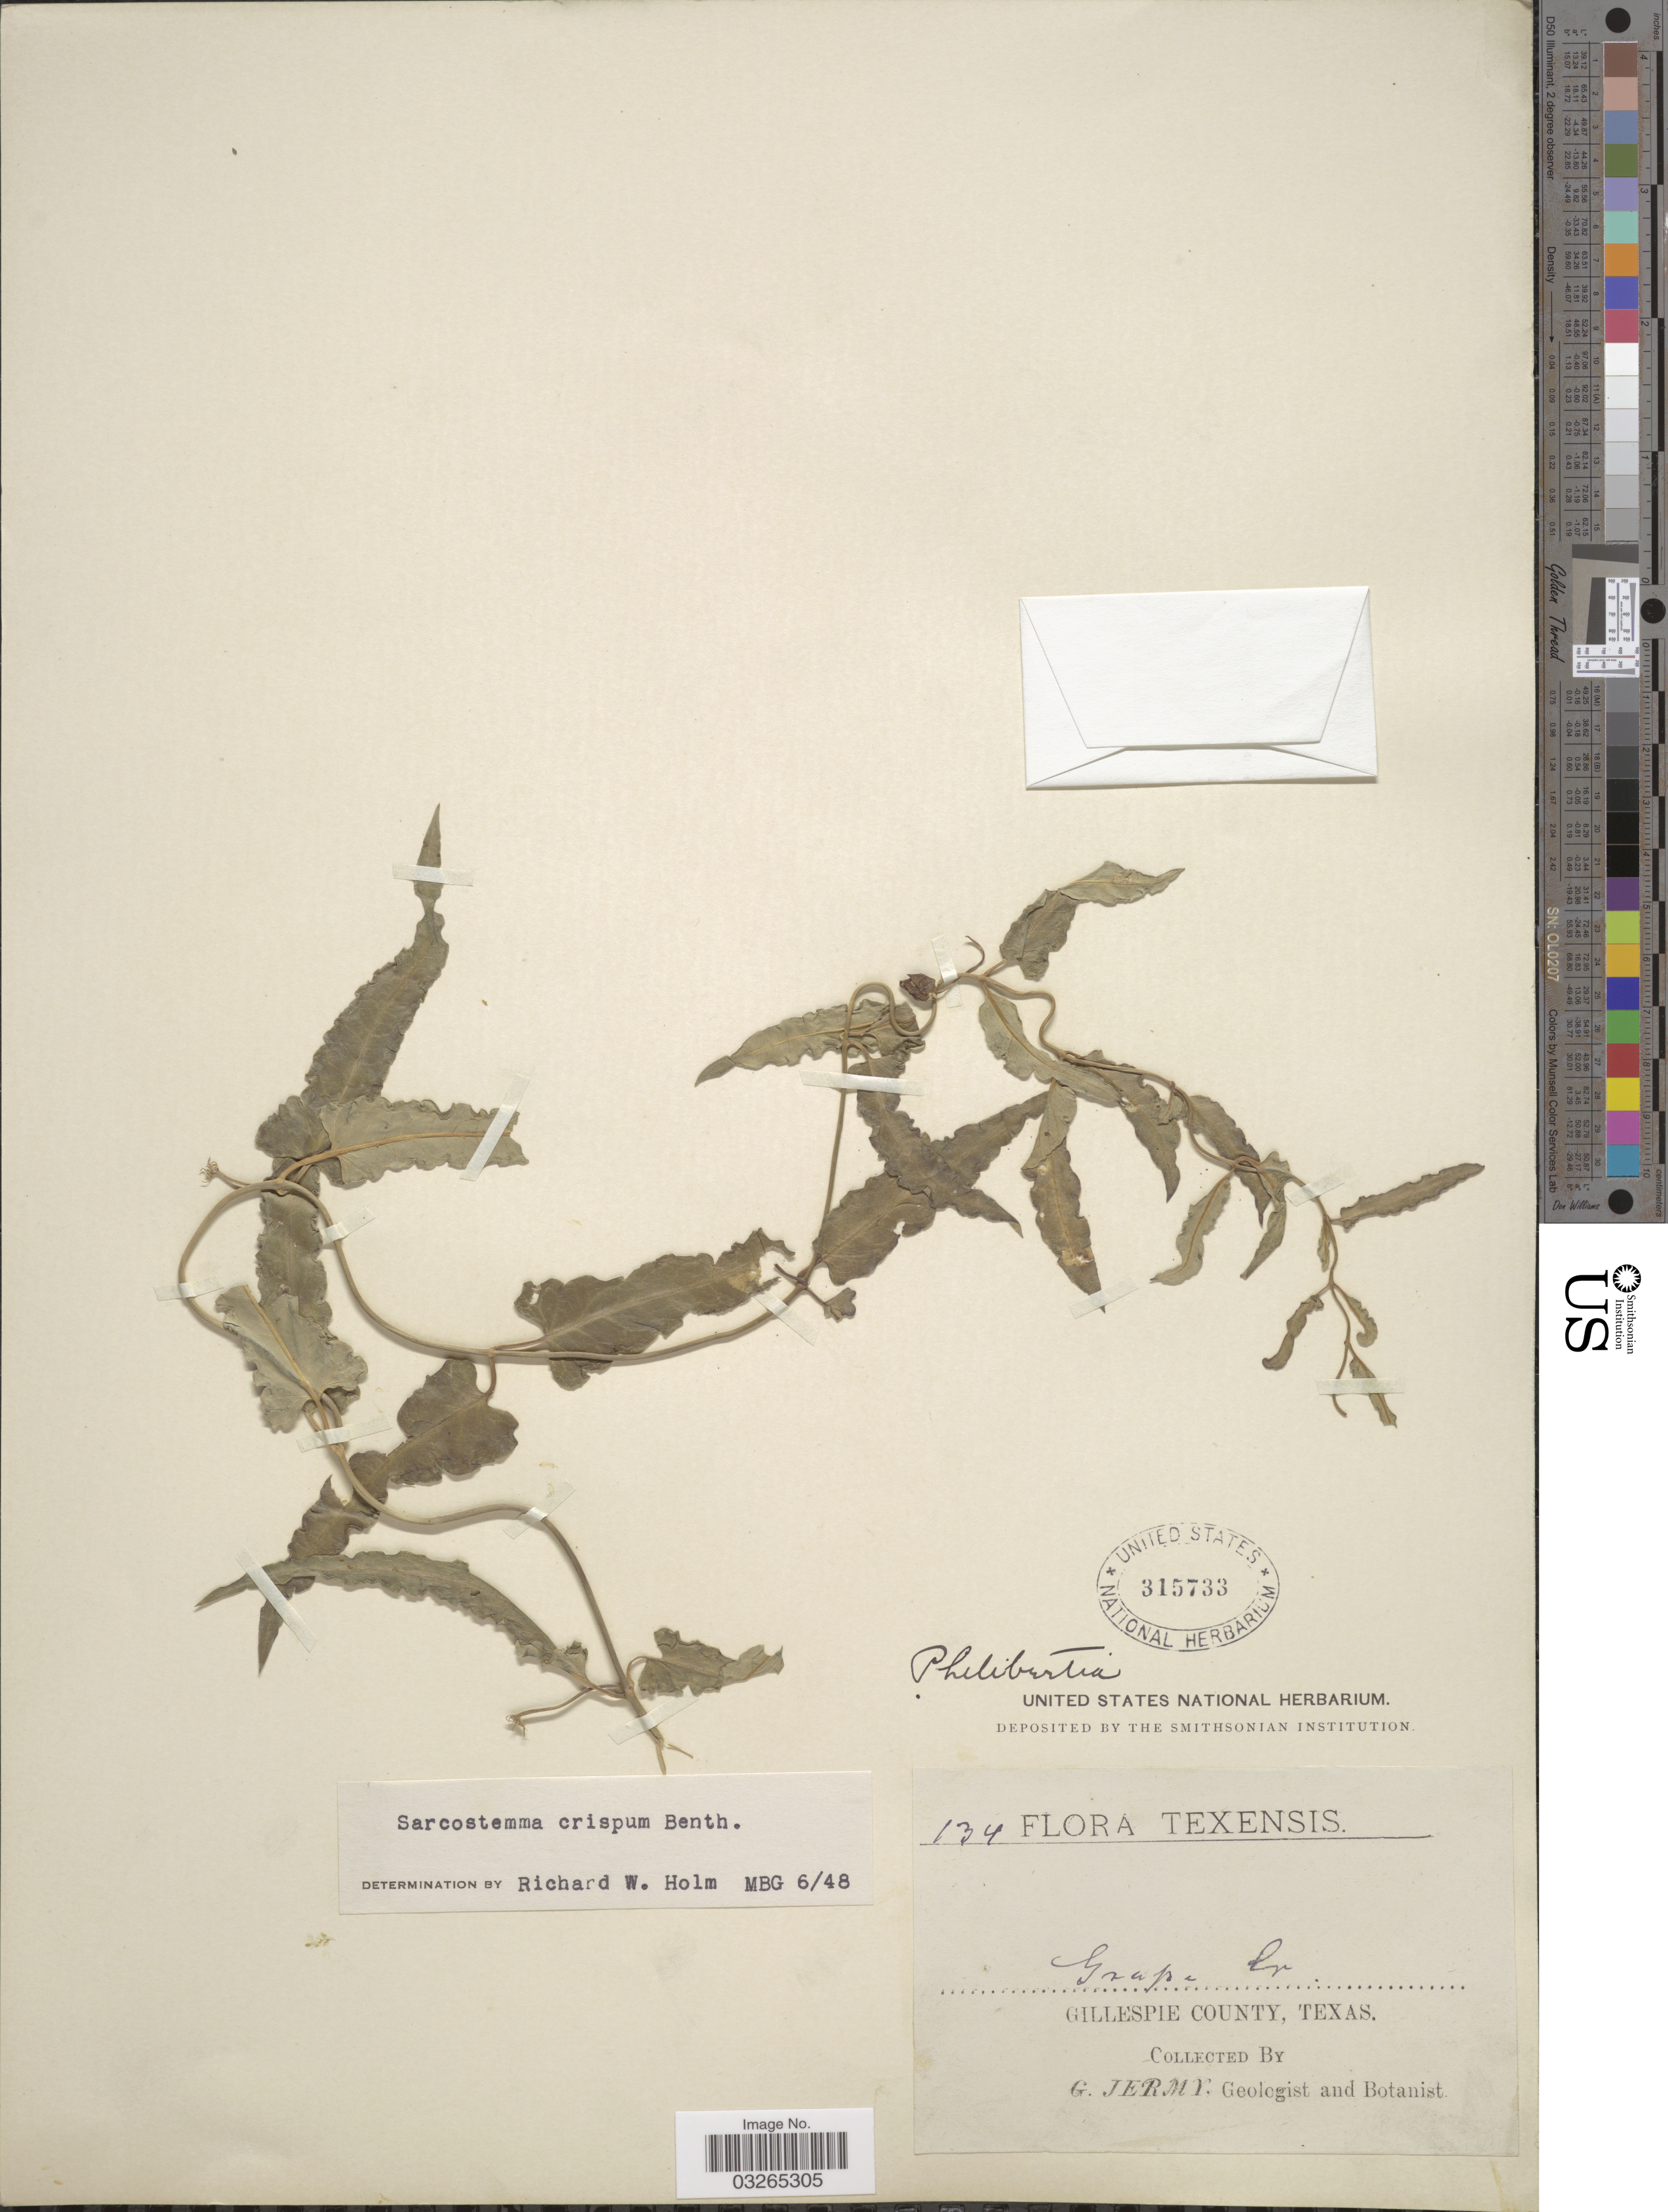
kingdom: Plantae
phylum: Tracheophyta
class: Magnoliopsida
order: Gentianales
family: Apocynaceae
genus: Sarcostemma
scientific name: Sarcostemma crispum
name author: Benth.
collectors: G. Jermy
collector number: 134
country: United States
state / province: Texas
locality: Grape Cr. Gillespie County.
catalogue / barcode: US 315733